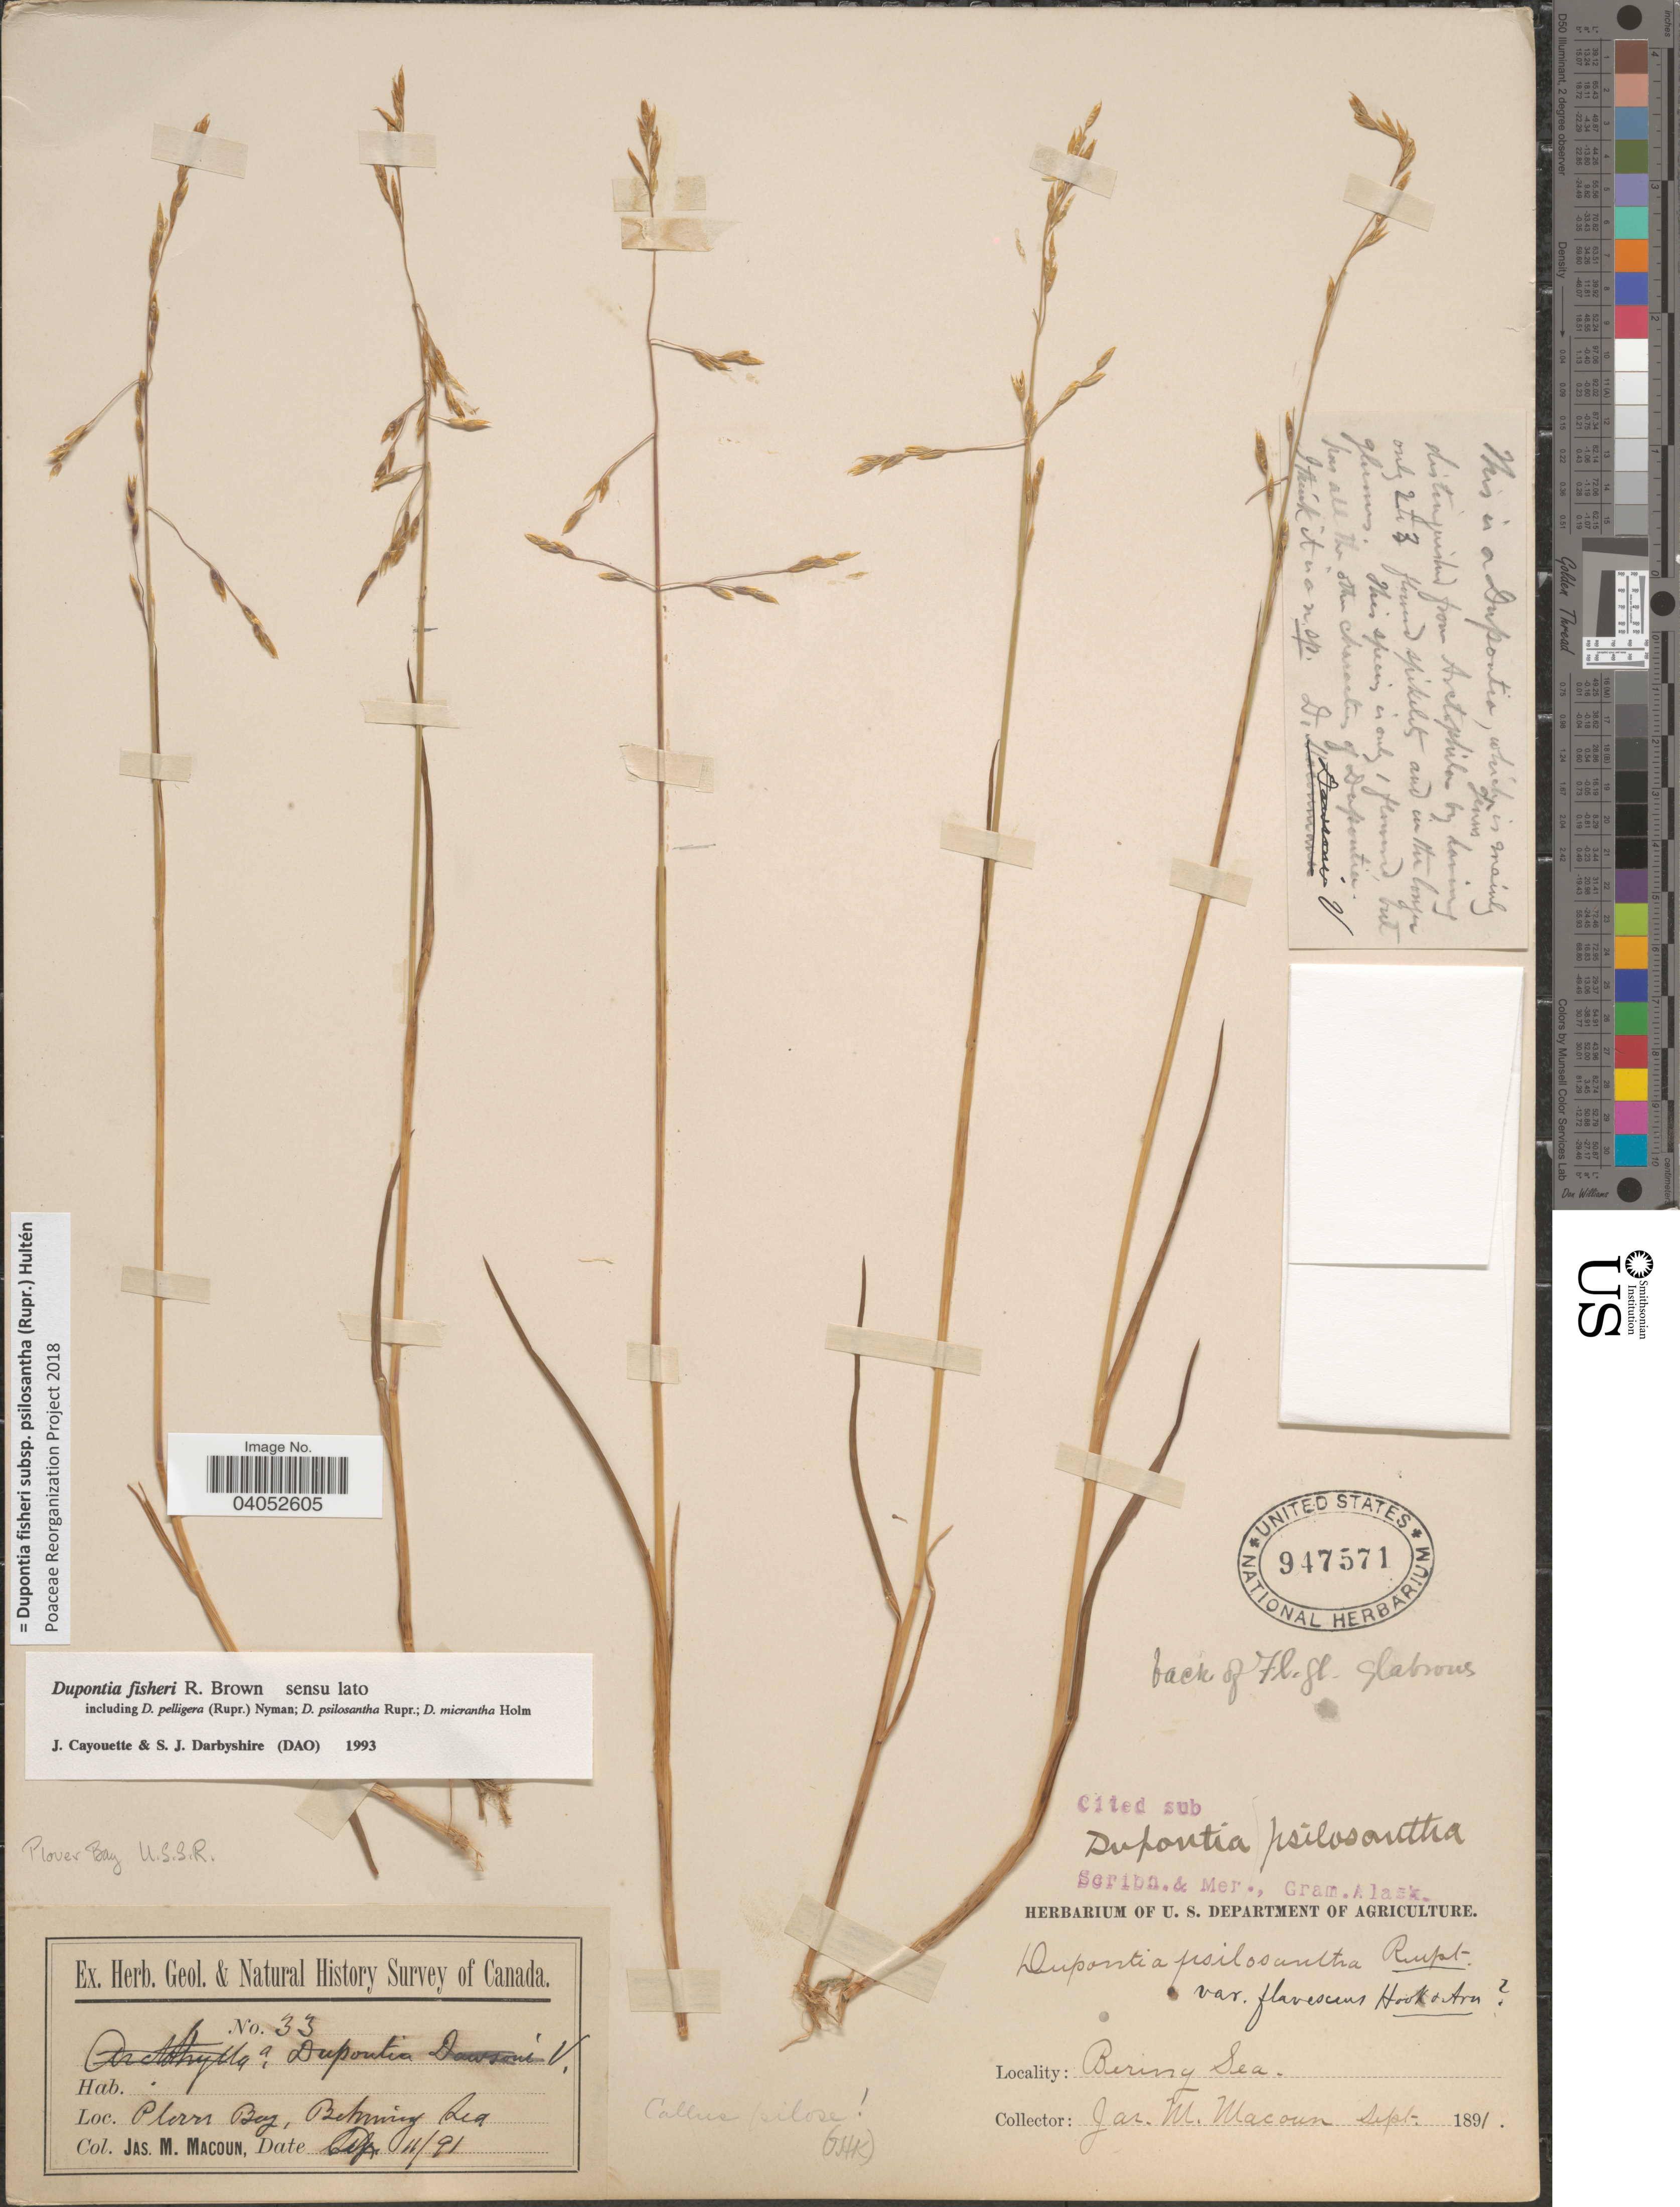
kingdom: Plantae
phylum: Tracheophyta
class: Liliopsida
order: Poales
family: Poaceae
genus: Dupontia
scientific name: Dupontia fisheri subsp. psilosantha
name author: (Rupr.) Hultén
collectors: J. M. Macoun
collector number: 33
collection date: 1891-09-11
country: Russian Federation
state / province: Chukotka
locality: Plover Bay U.S.S.R, Behring Sea.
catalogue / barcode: US 947571